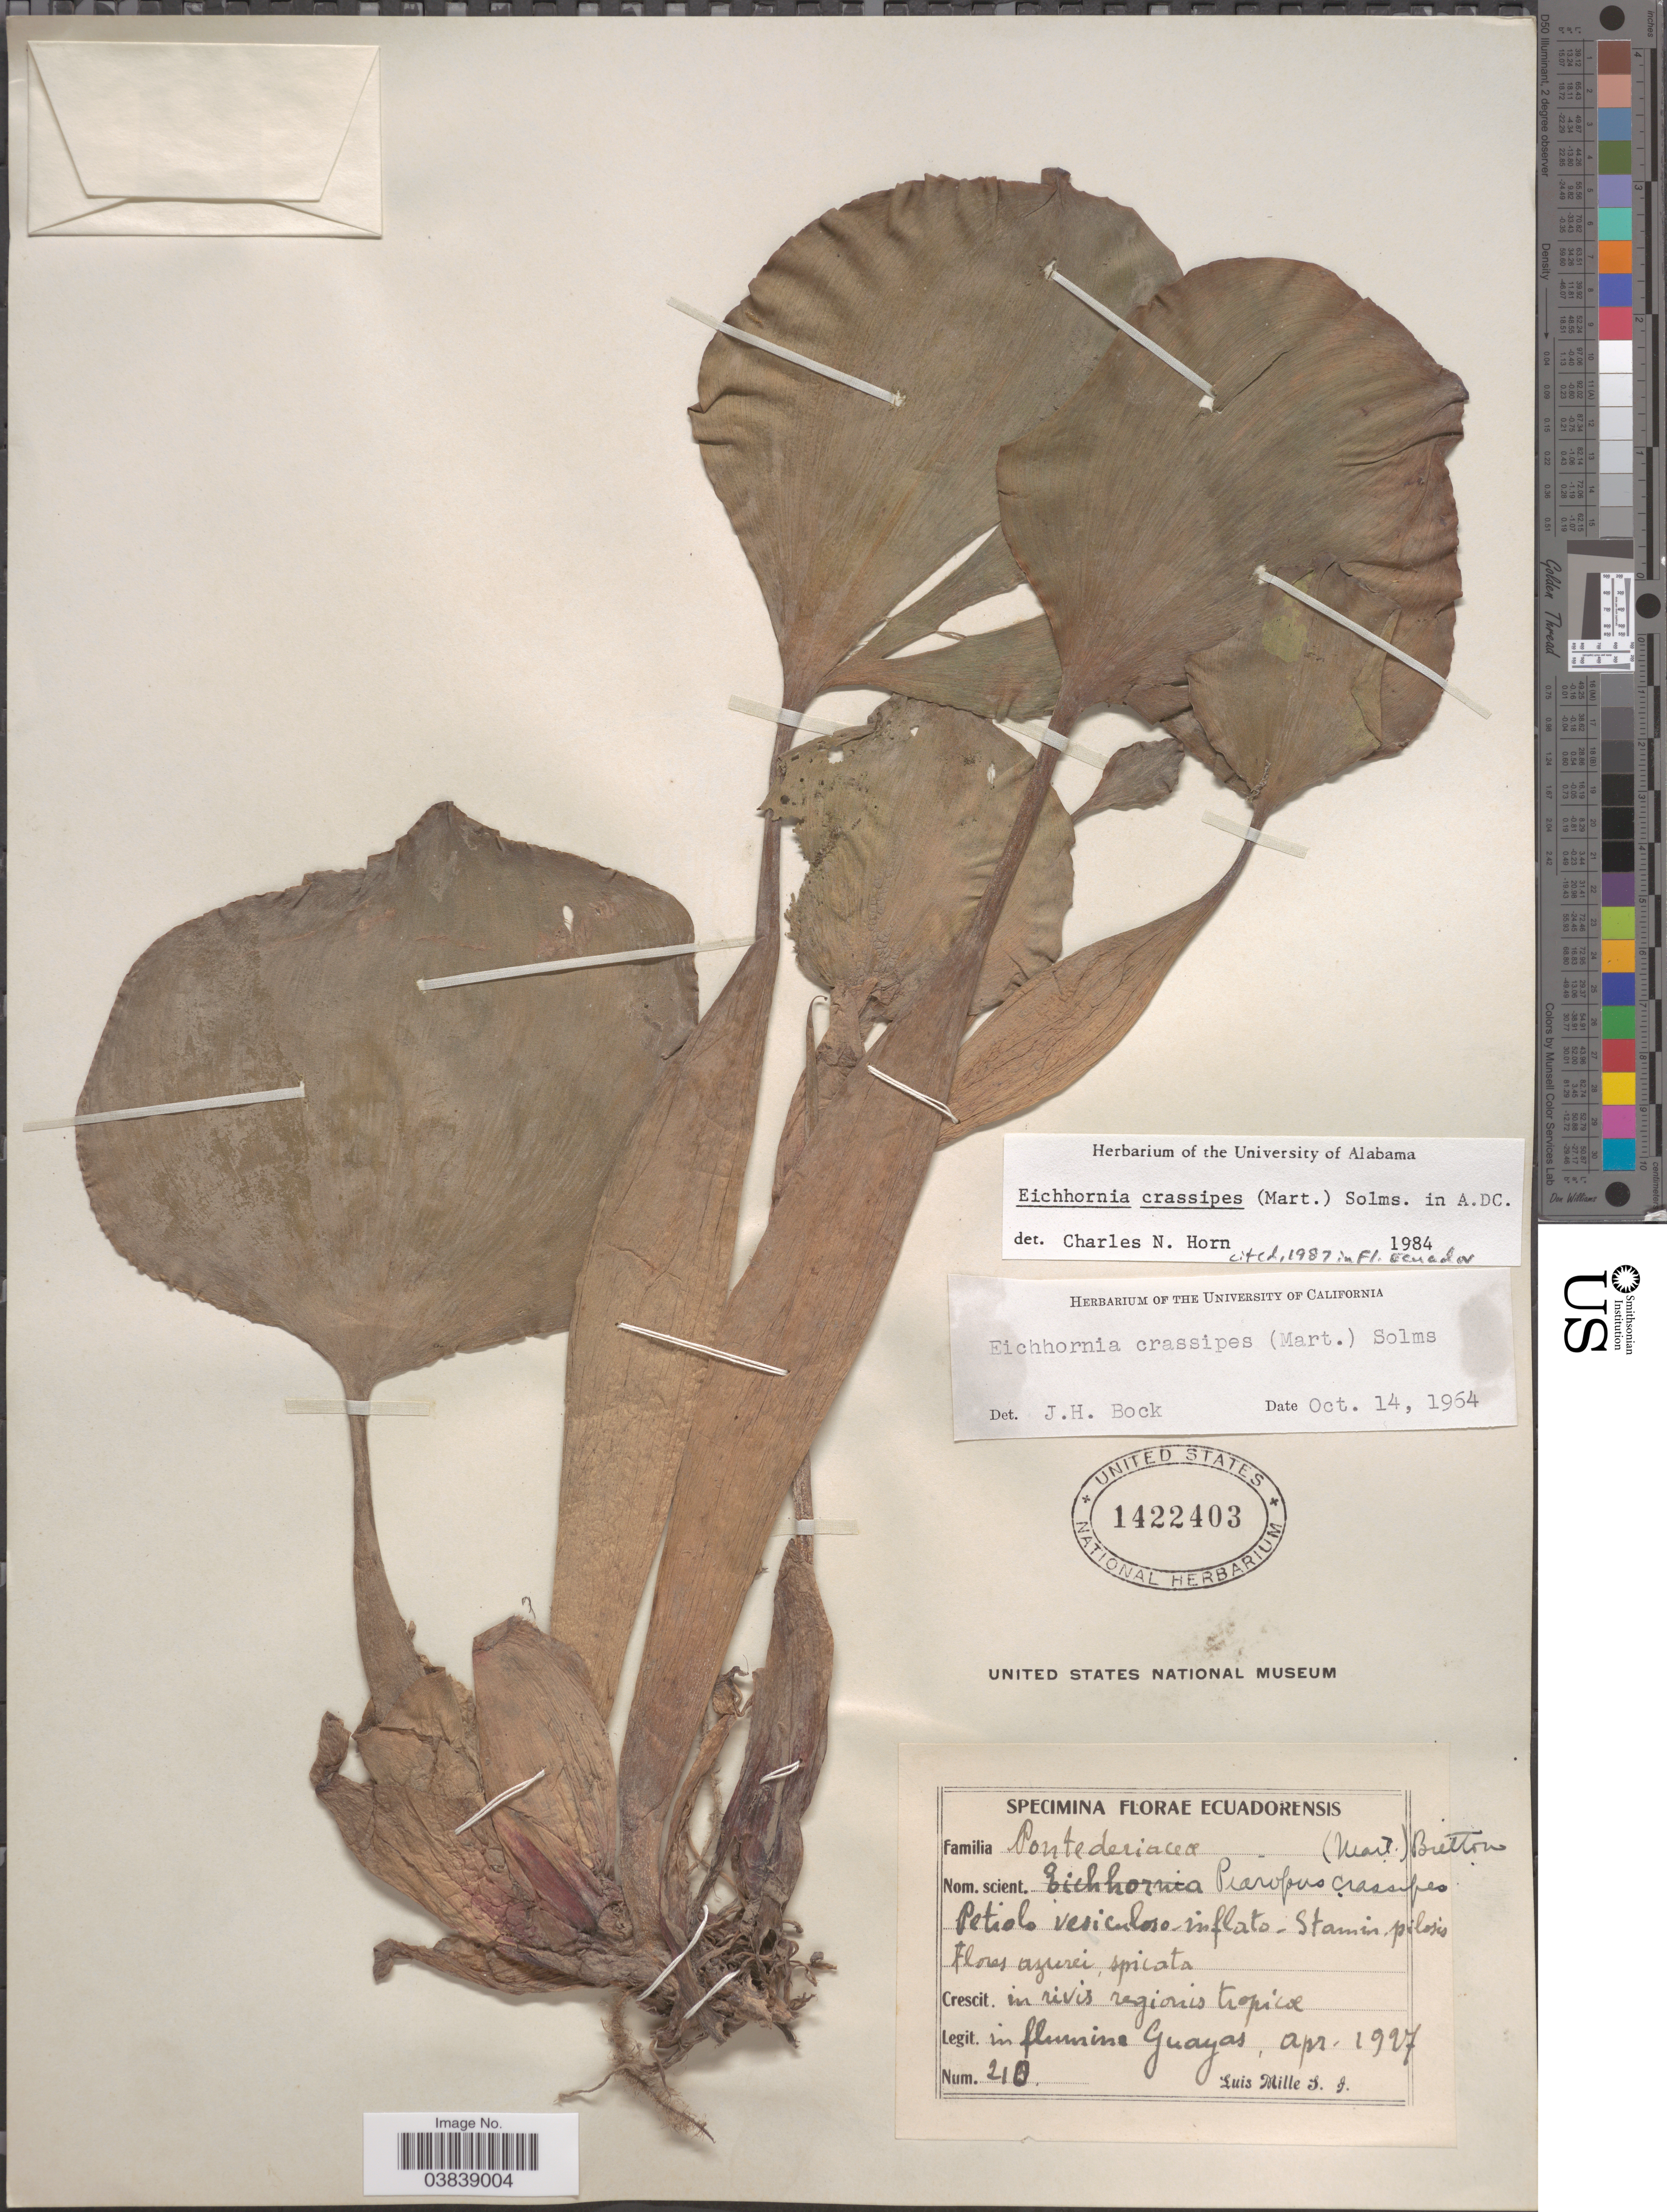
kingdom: Plantae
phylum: Tracheophyta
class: Liliopsida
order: Commelinales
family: Pontederiaceae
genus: Eichhornia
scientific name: Eichhornia crassipes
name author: (Mart.) Solms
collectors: L. Mille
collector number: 210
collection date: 1927-04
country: Ecuador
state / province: Guayas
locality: In rivis regionis tropicae. In fluminis Guayas.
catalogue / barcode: US 1422403